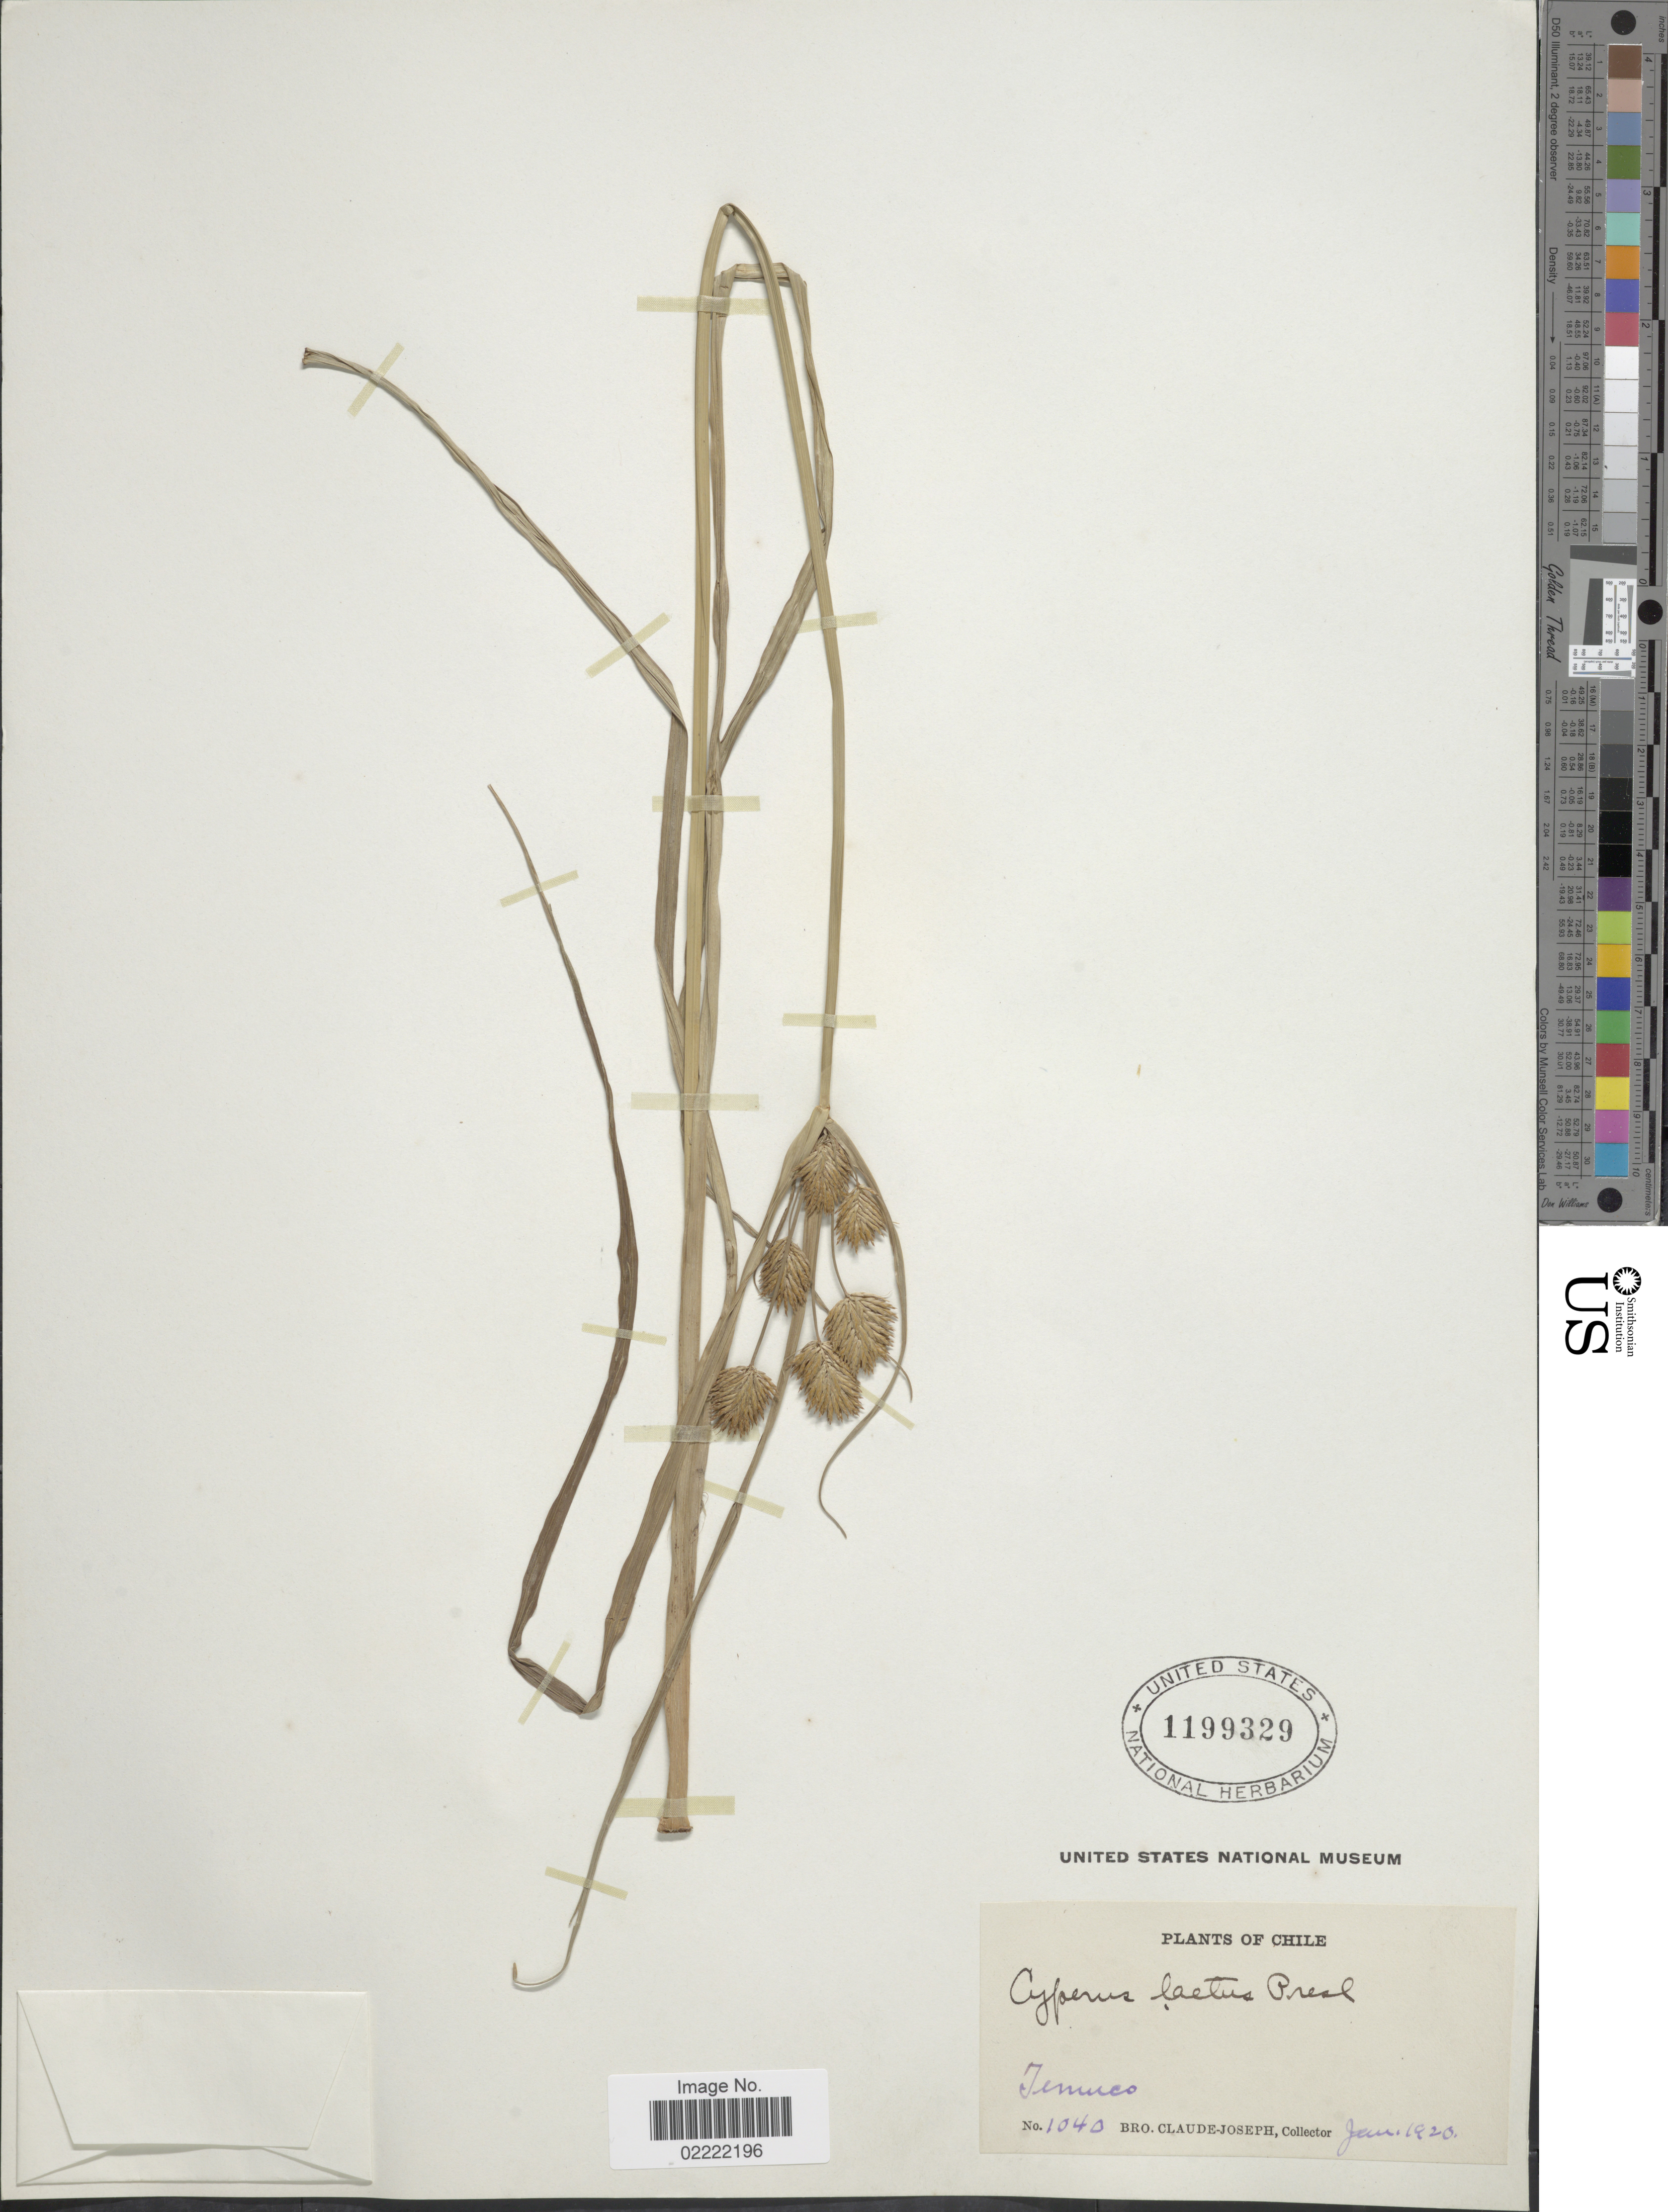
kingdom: Plantae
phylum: Tracheophyta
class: Liliopsida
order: Poales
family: Cyperaceae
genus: Cyperus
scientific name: Cyperus laetus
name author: J. Presl & C. Presl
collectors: Bro. Claude-Joseph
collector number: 1040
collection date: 1920-01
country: Chile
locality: Jemuco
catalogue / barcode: US 1199329